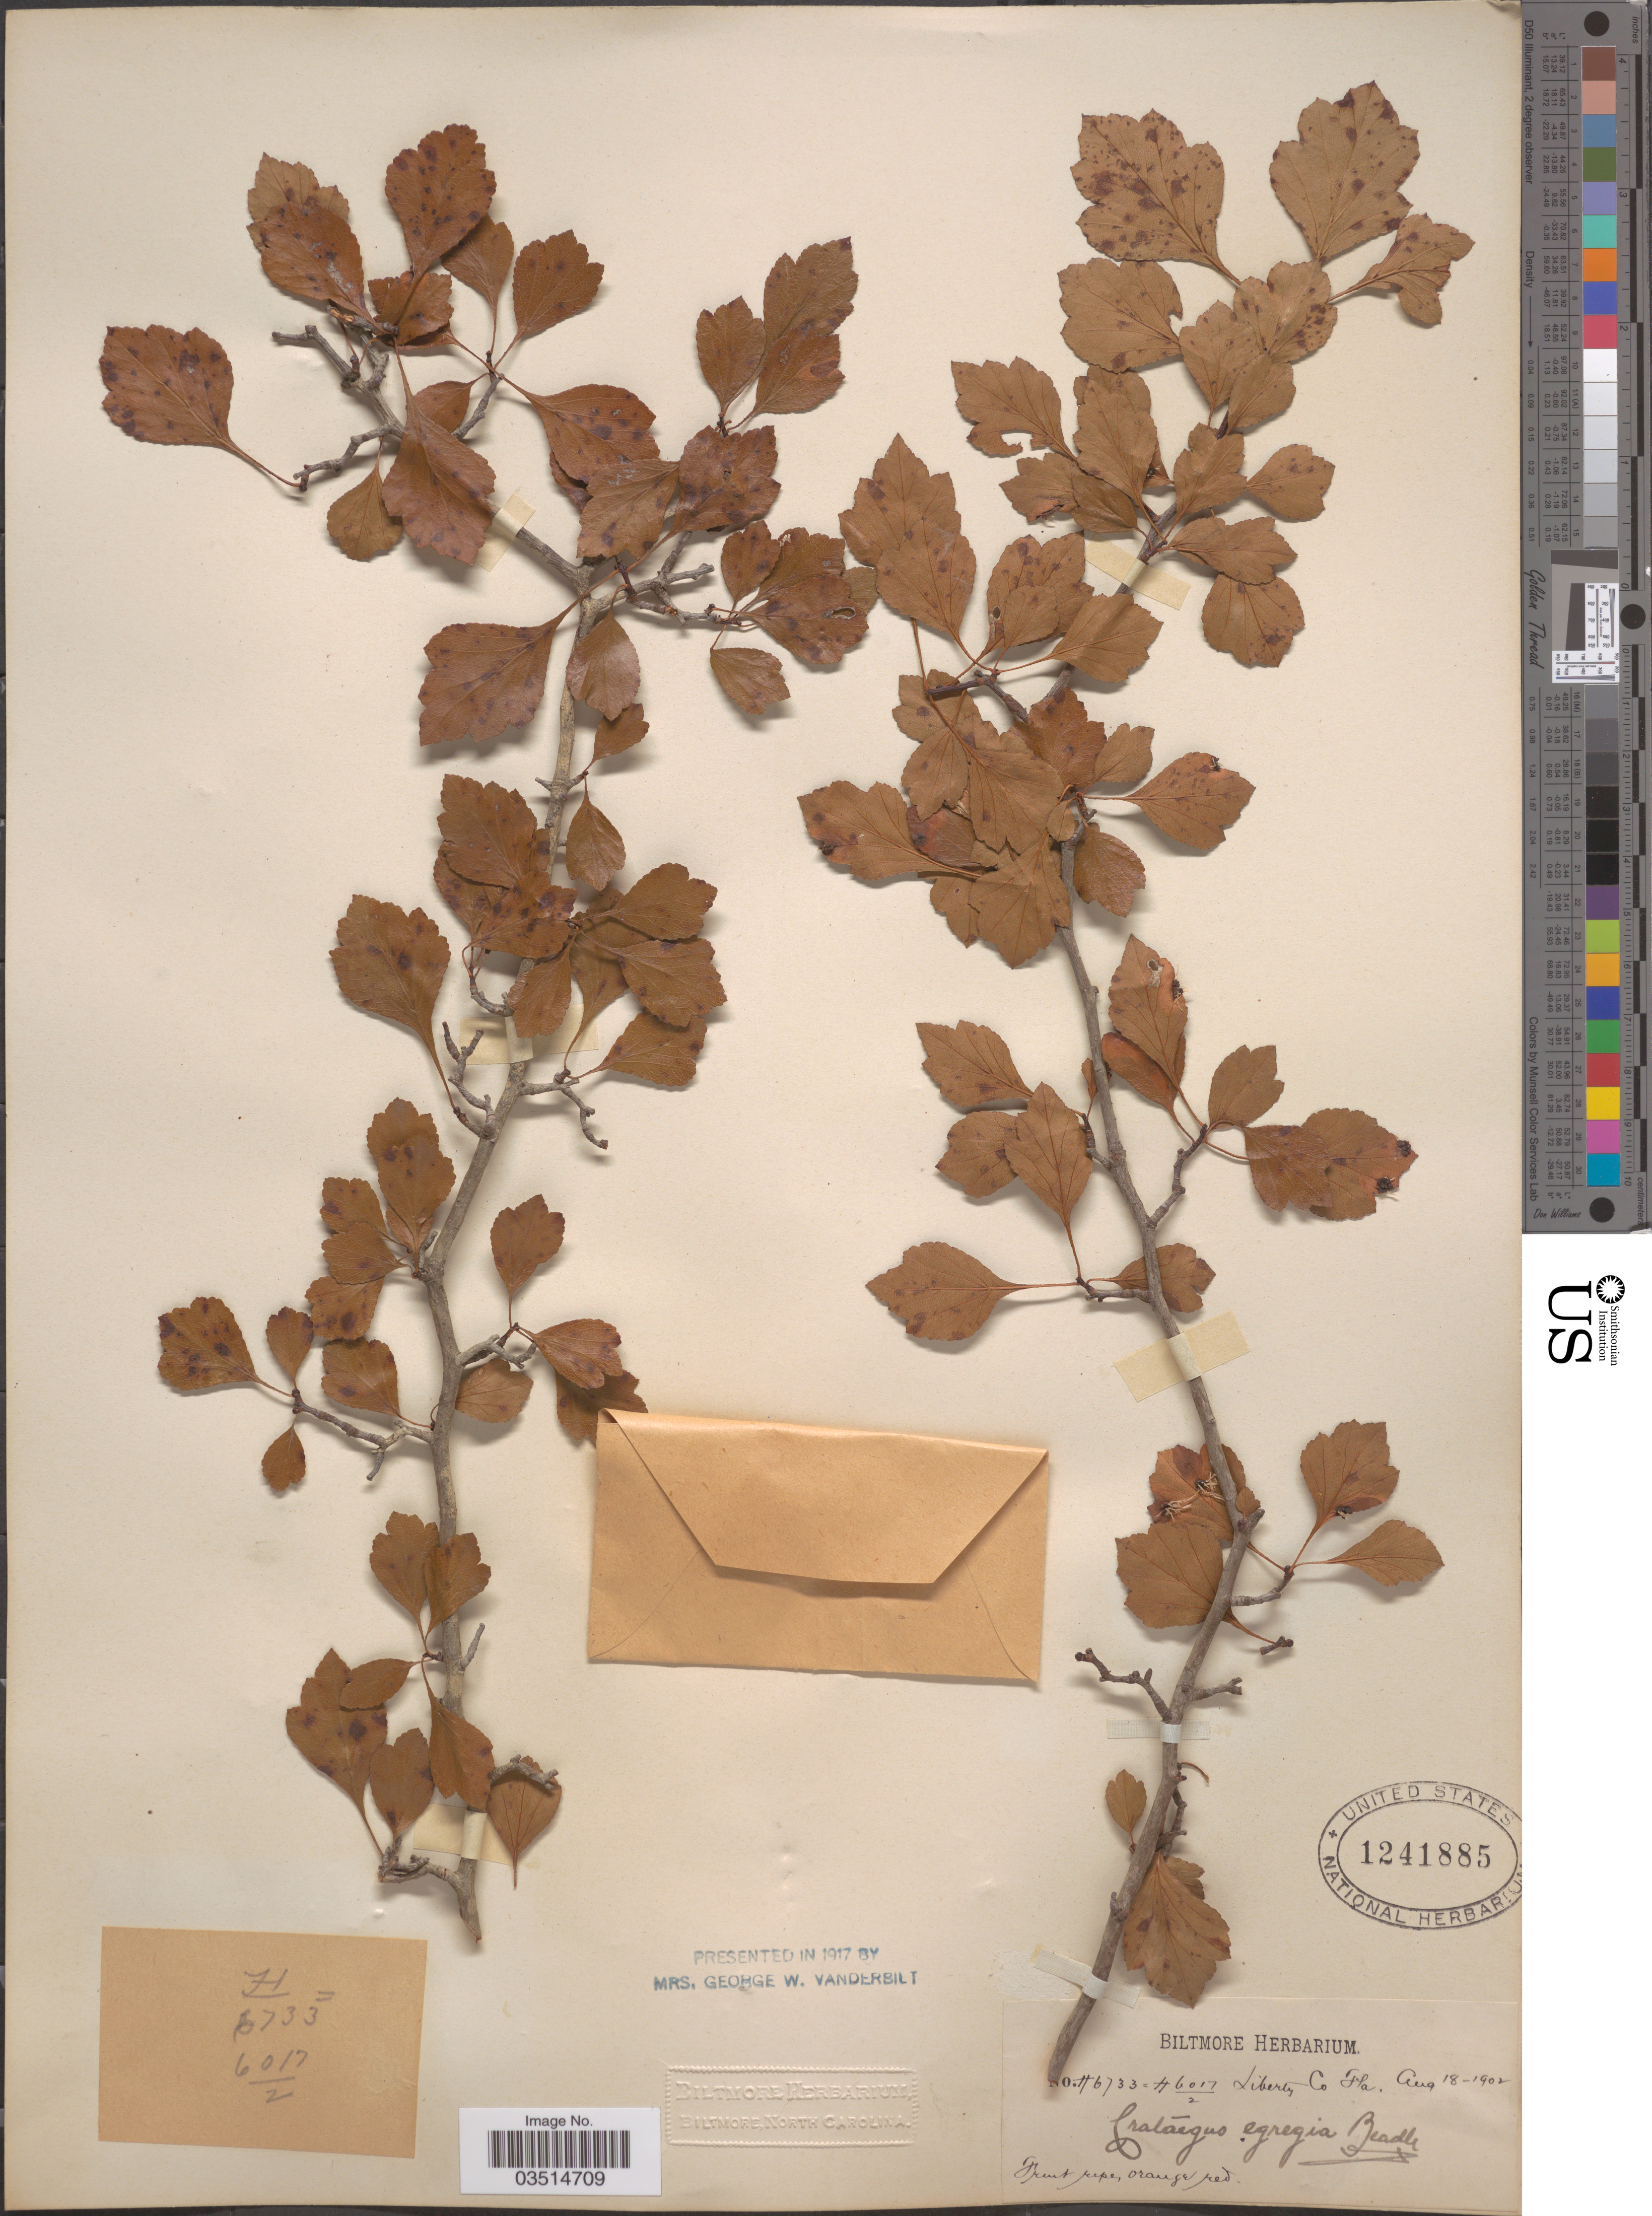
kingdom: Plantae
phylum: Tracheophyta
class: Magnoliopsida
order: Rosales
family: Rosaceae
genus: Crataegus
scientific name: Crataegus egregia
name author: Beadle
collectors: ex herb. Biltmore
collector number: H6733=H6017/2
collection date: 1902-08-18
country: United States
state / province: Florida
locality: Liberty Co.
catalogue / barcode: US 1241885